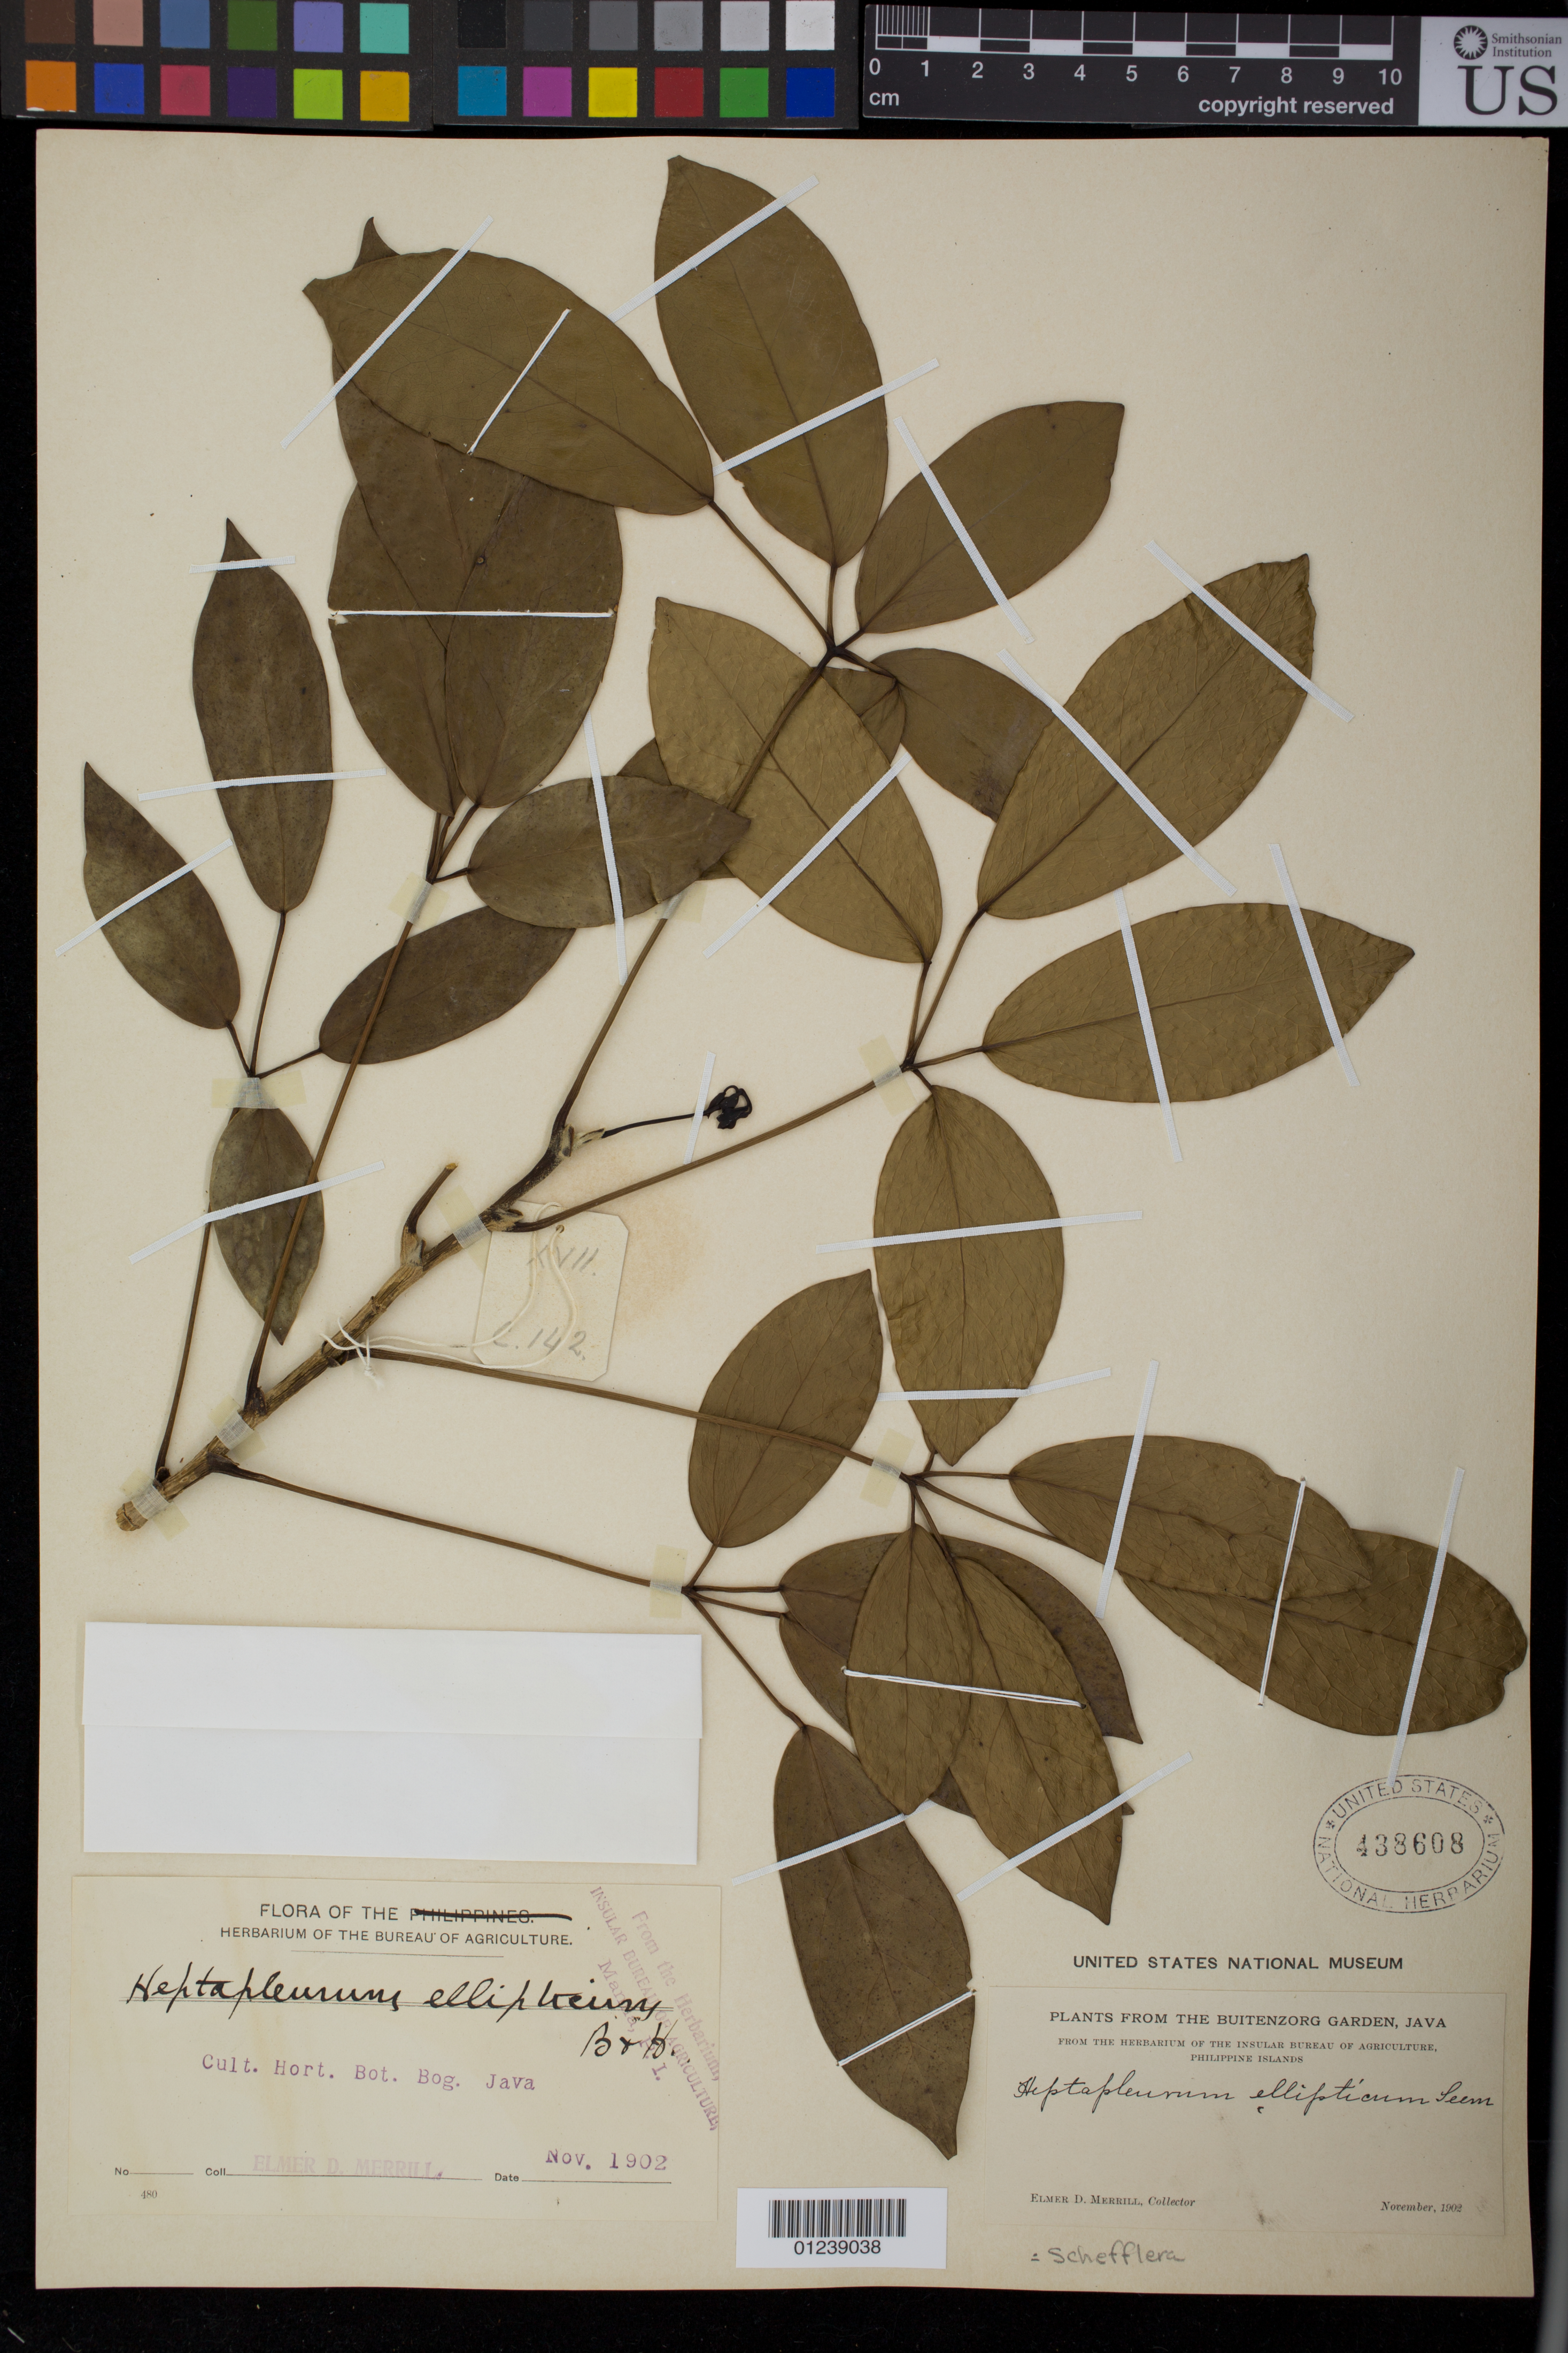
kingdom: Plantae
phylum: Tracheophyta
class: Magnoliopsida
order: Apiales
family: Araliaceae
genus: Heptapleurum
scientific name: Heptapleurum ellipticum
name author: (Blume) Seem.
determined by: Wagner, W. L., (BOT), Smithsonian Institution - National Museum of Natural History (UNITED STATES)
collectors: E. D. Merrill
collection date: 1902-11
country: Indonesia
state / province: Java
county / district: Jawa Barat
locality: Buitenzorg Garden, Java.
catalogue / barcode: US 438608